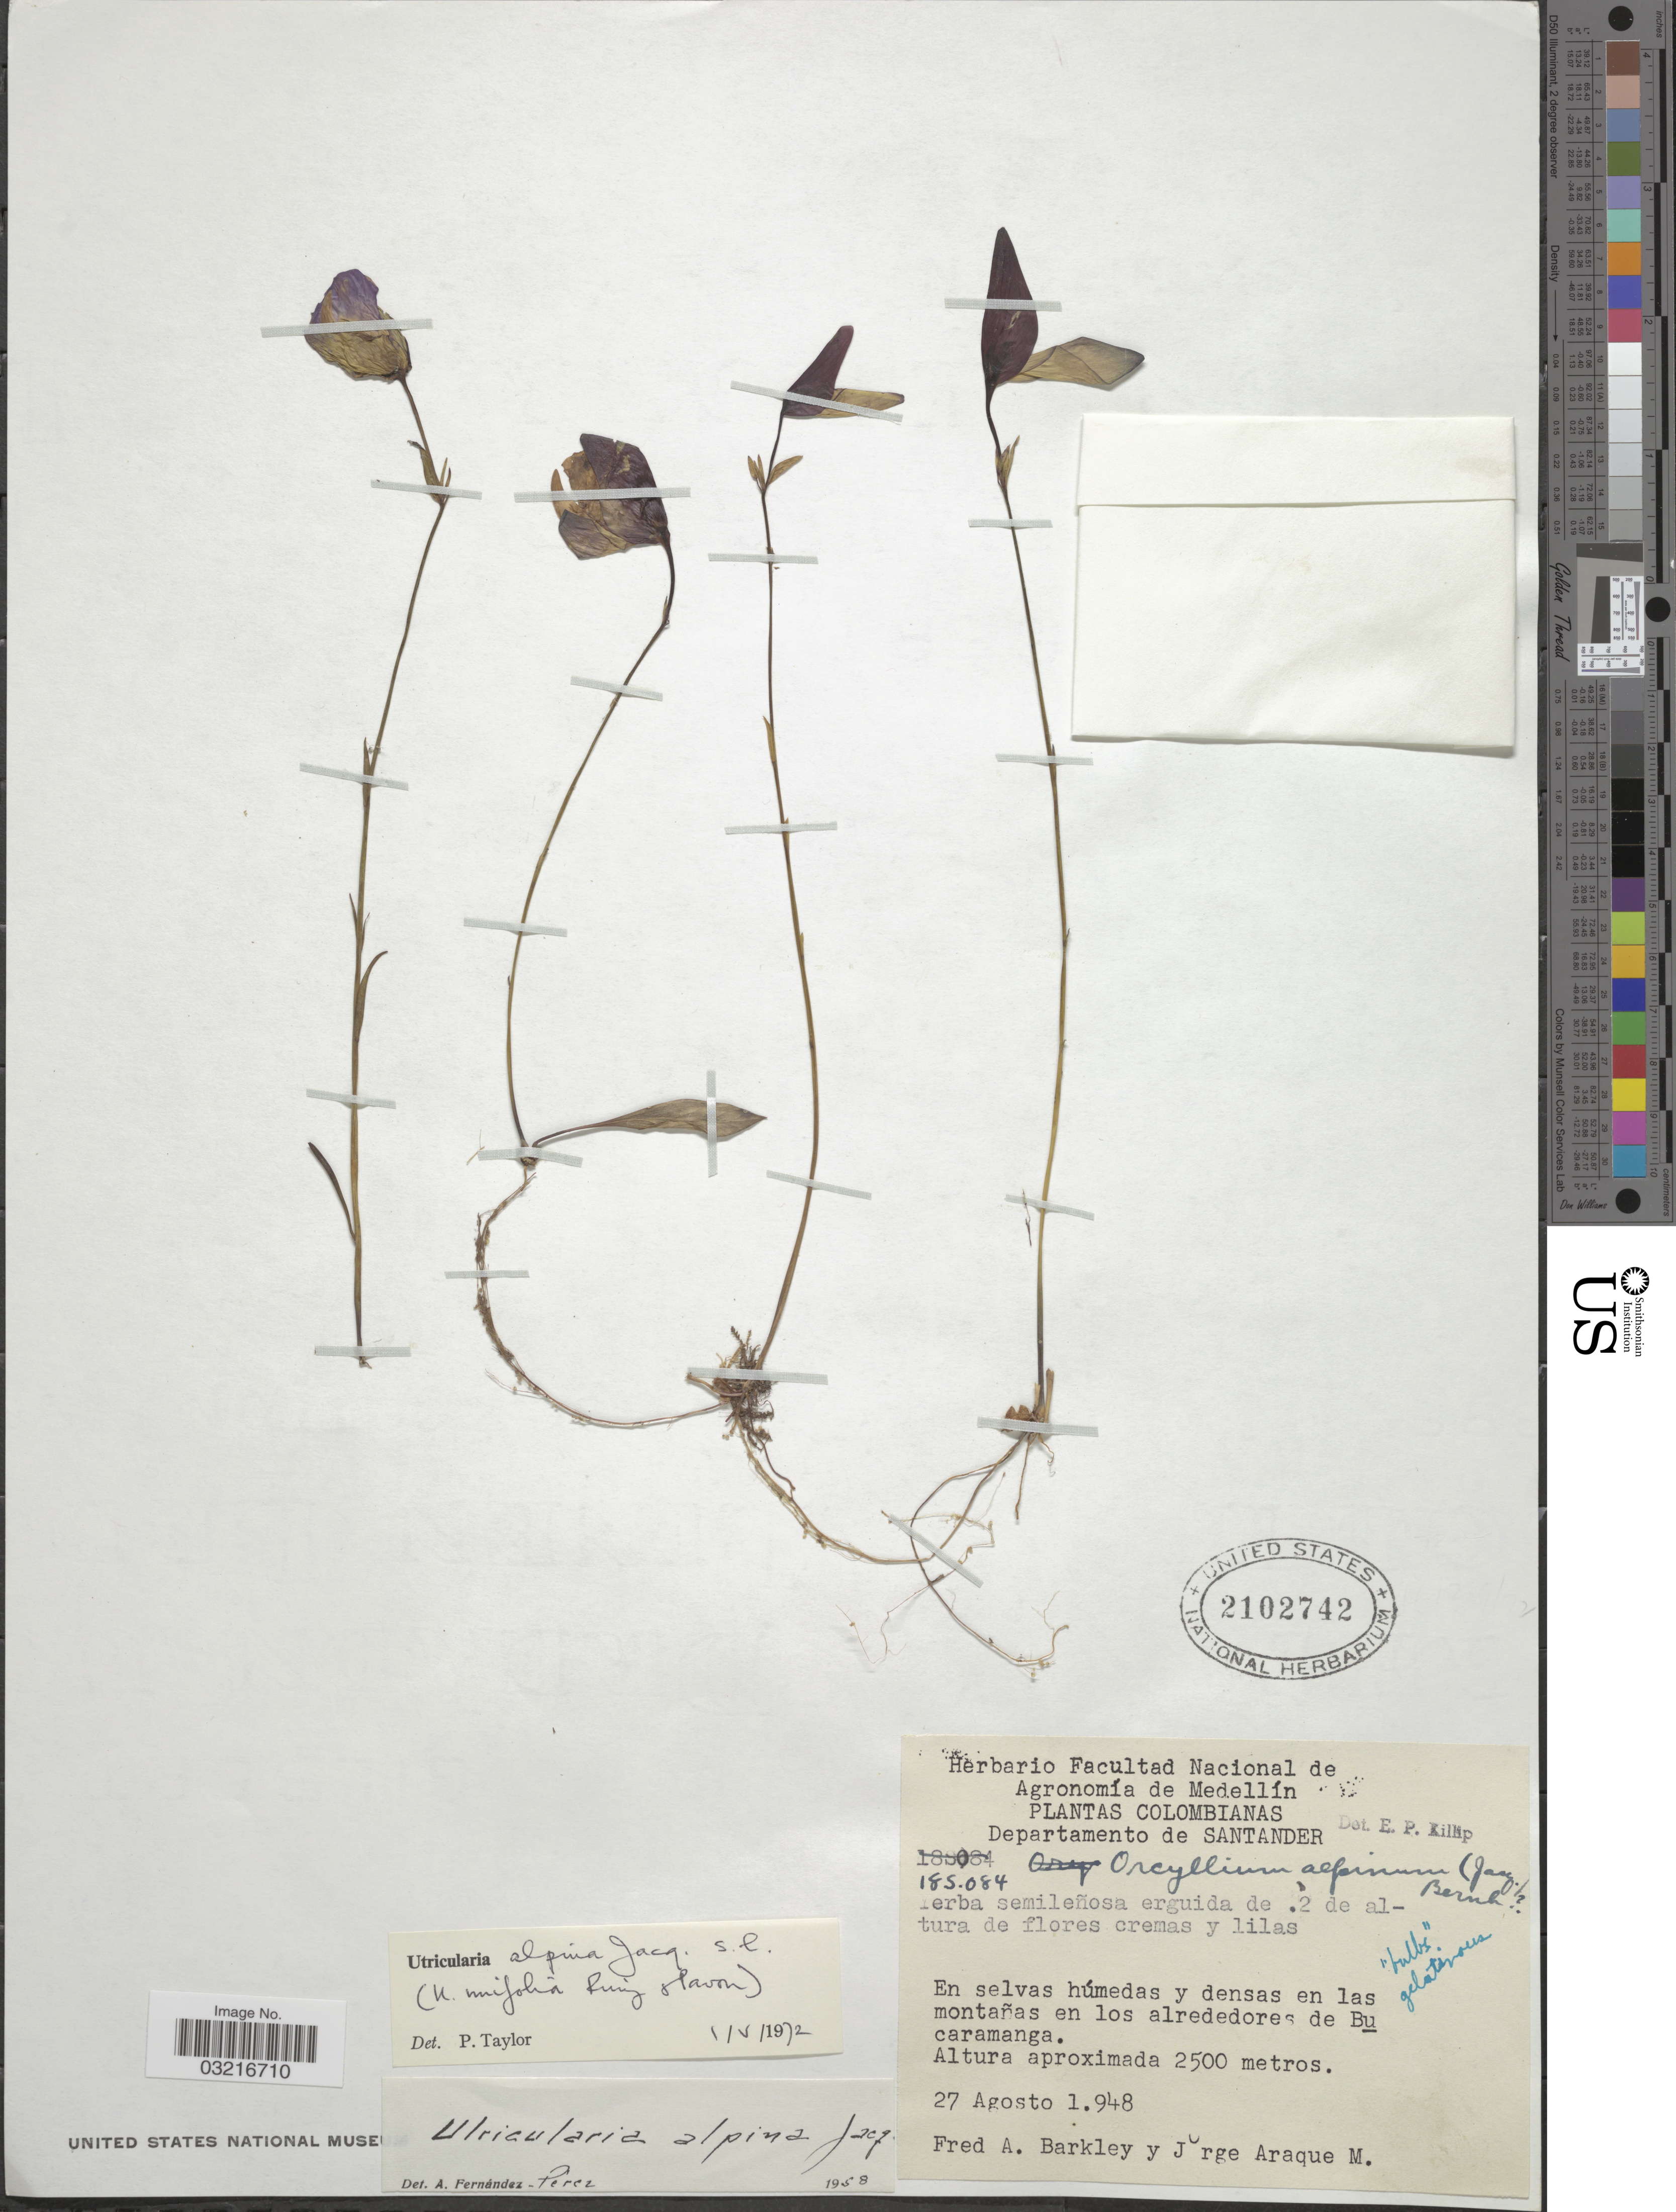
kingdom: Plantae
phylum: Tracheophyta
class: Magnoliopsida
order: Lamiales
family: Lentibulariaceae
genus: Utricularia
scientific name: Utricularia unifolia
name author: Ruiz & Pav.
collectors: F. A. Barkley & J. Araque Molina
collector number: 18S084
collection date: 1948-08-27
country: Colombia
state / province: Santander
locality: Departamento de Santander, En selvas húmedas y densas en las montañas en los alrededores de Bucaramanga.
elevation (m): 2500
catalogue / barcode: US 2102742